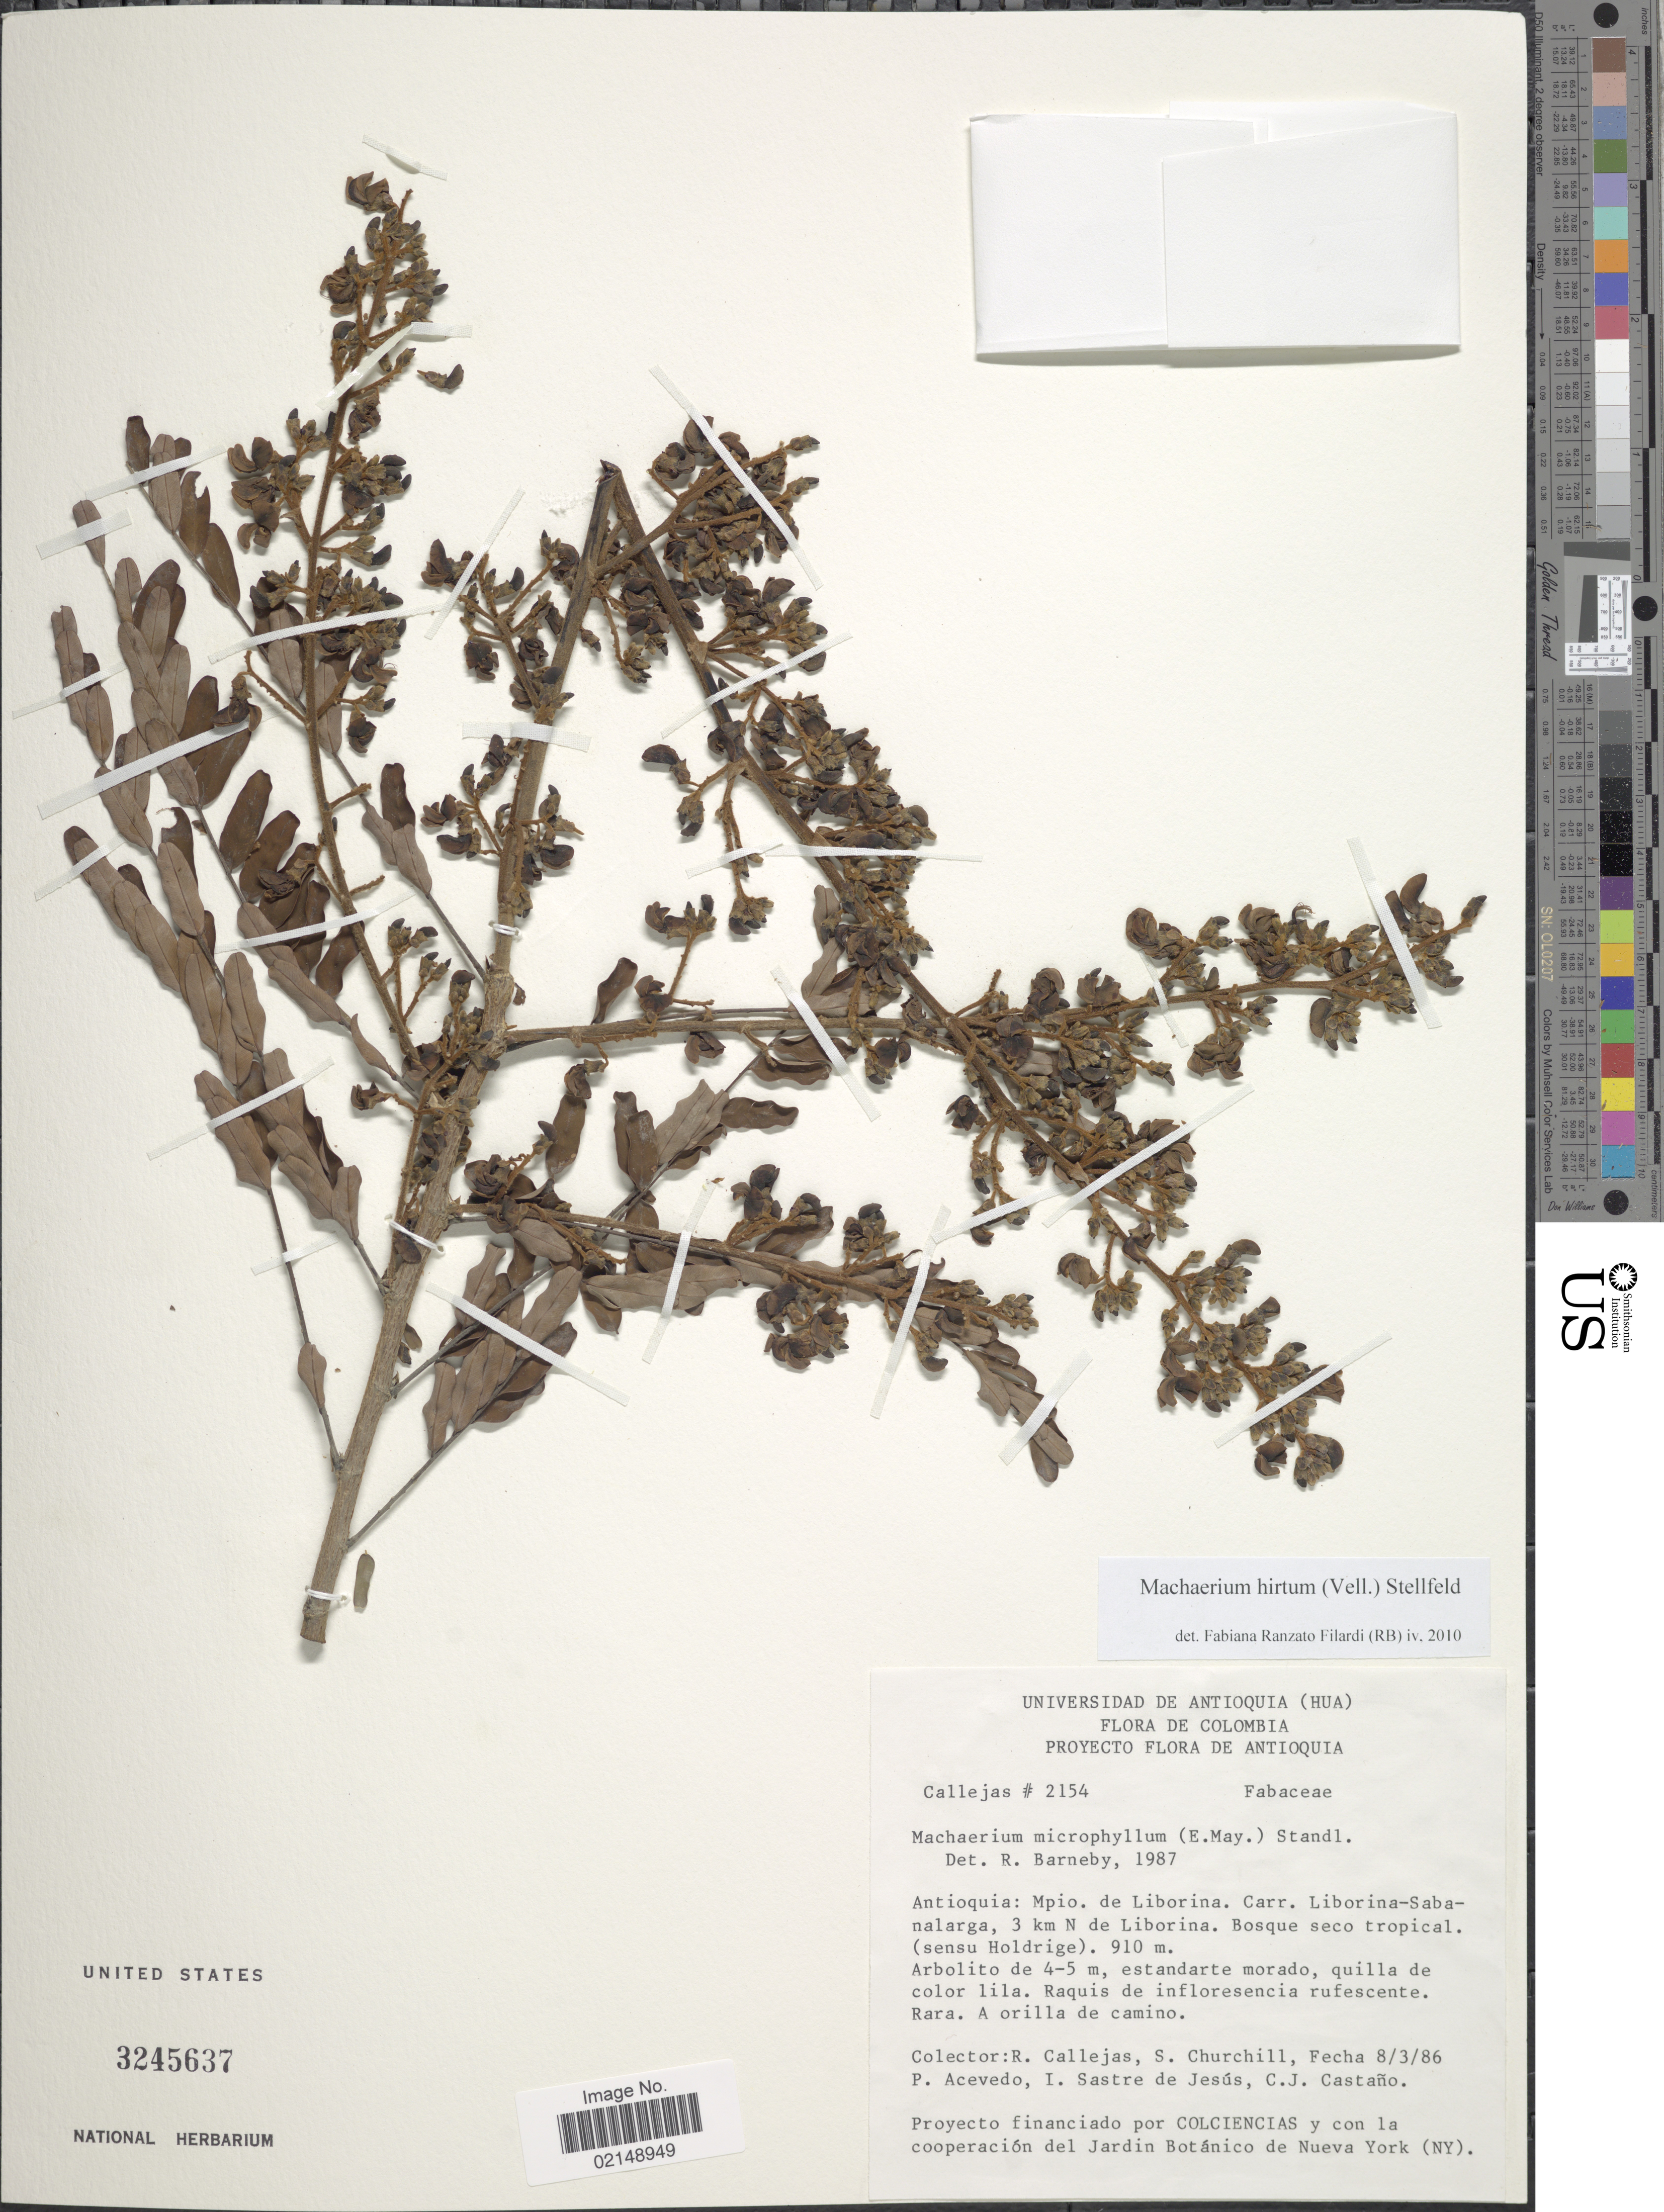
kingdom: Plantae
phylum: Tracheophyta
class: Magnoliopsida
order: Fabales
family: Fabaceae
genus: Machaerium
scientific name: Machaerium hirtum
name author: (Vell.) Stellfeld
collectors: R. Callejas, S. Churchill, P. Acevedo-Rodr., I. Sastre-de Jesús & C. Castaño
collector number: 2154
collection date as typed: Transcribed d/m/y: 8/3/86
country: Colombia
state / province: Antioquia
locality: Antioquia: Mpio. de Liborina. Carr. Liborina-Sabanalarga, 3 km N de Liborina. Bosque seco tropical. (sensu Holdrige)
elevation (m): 910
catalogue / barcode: US 3245637